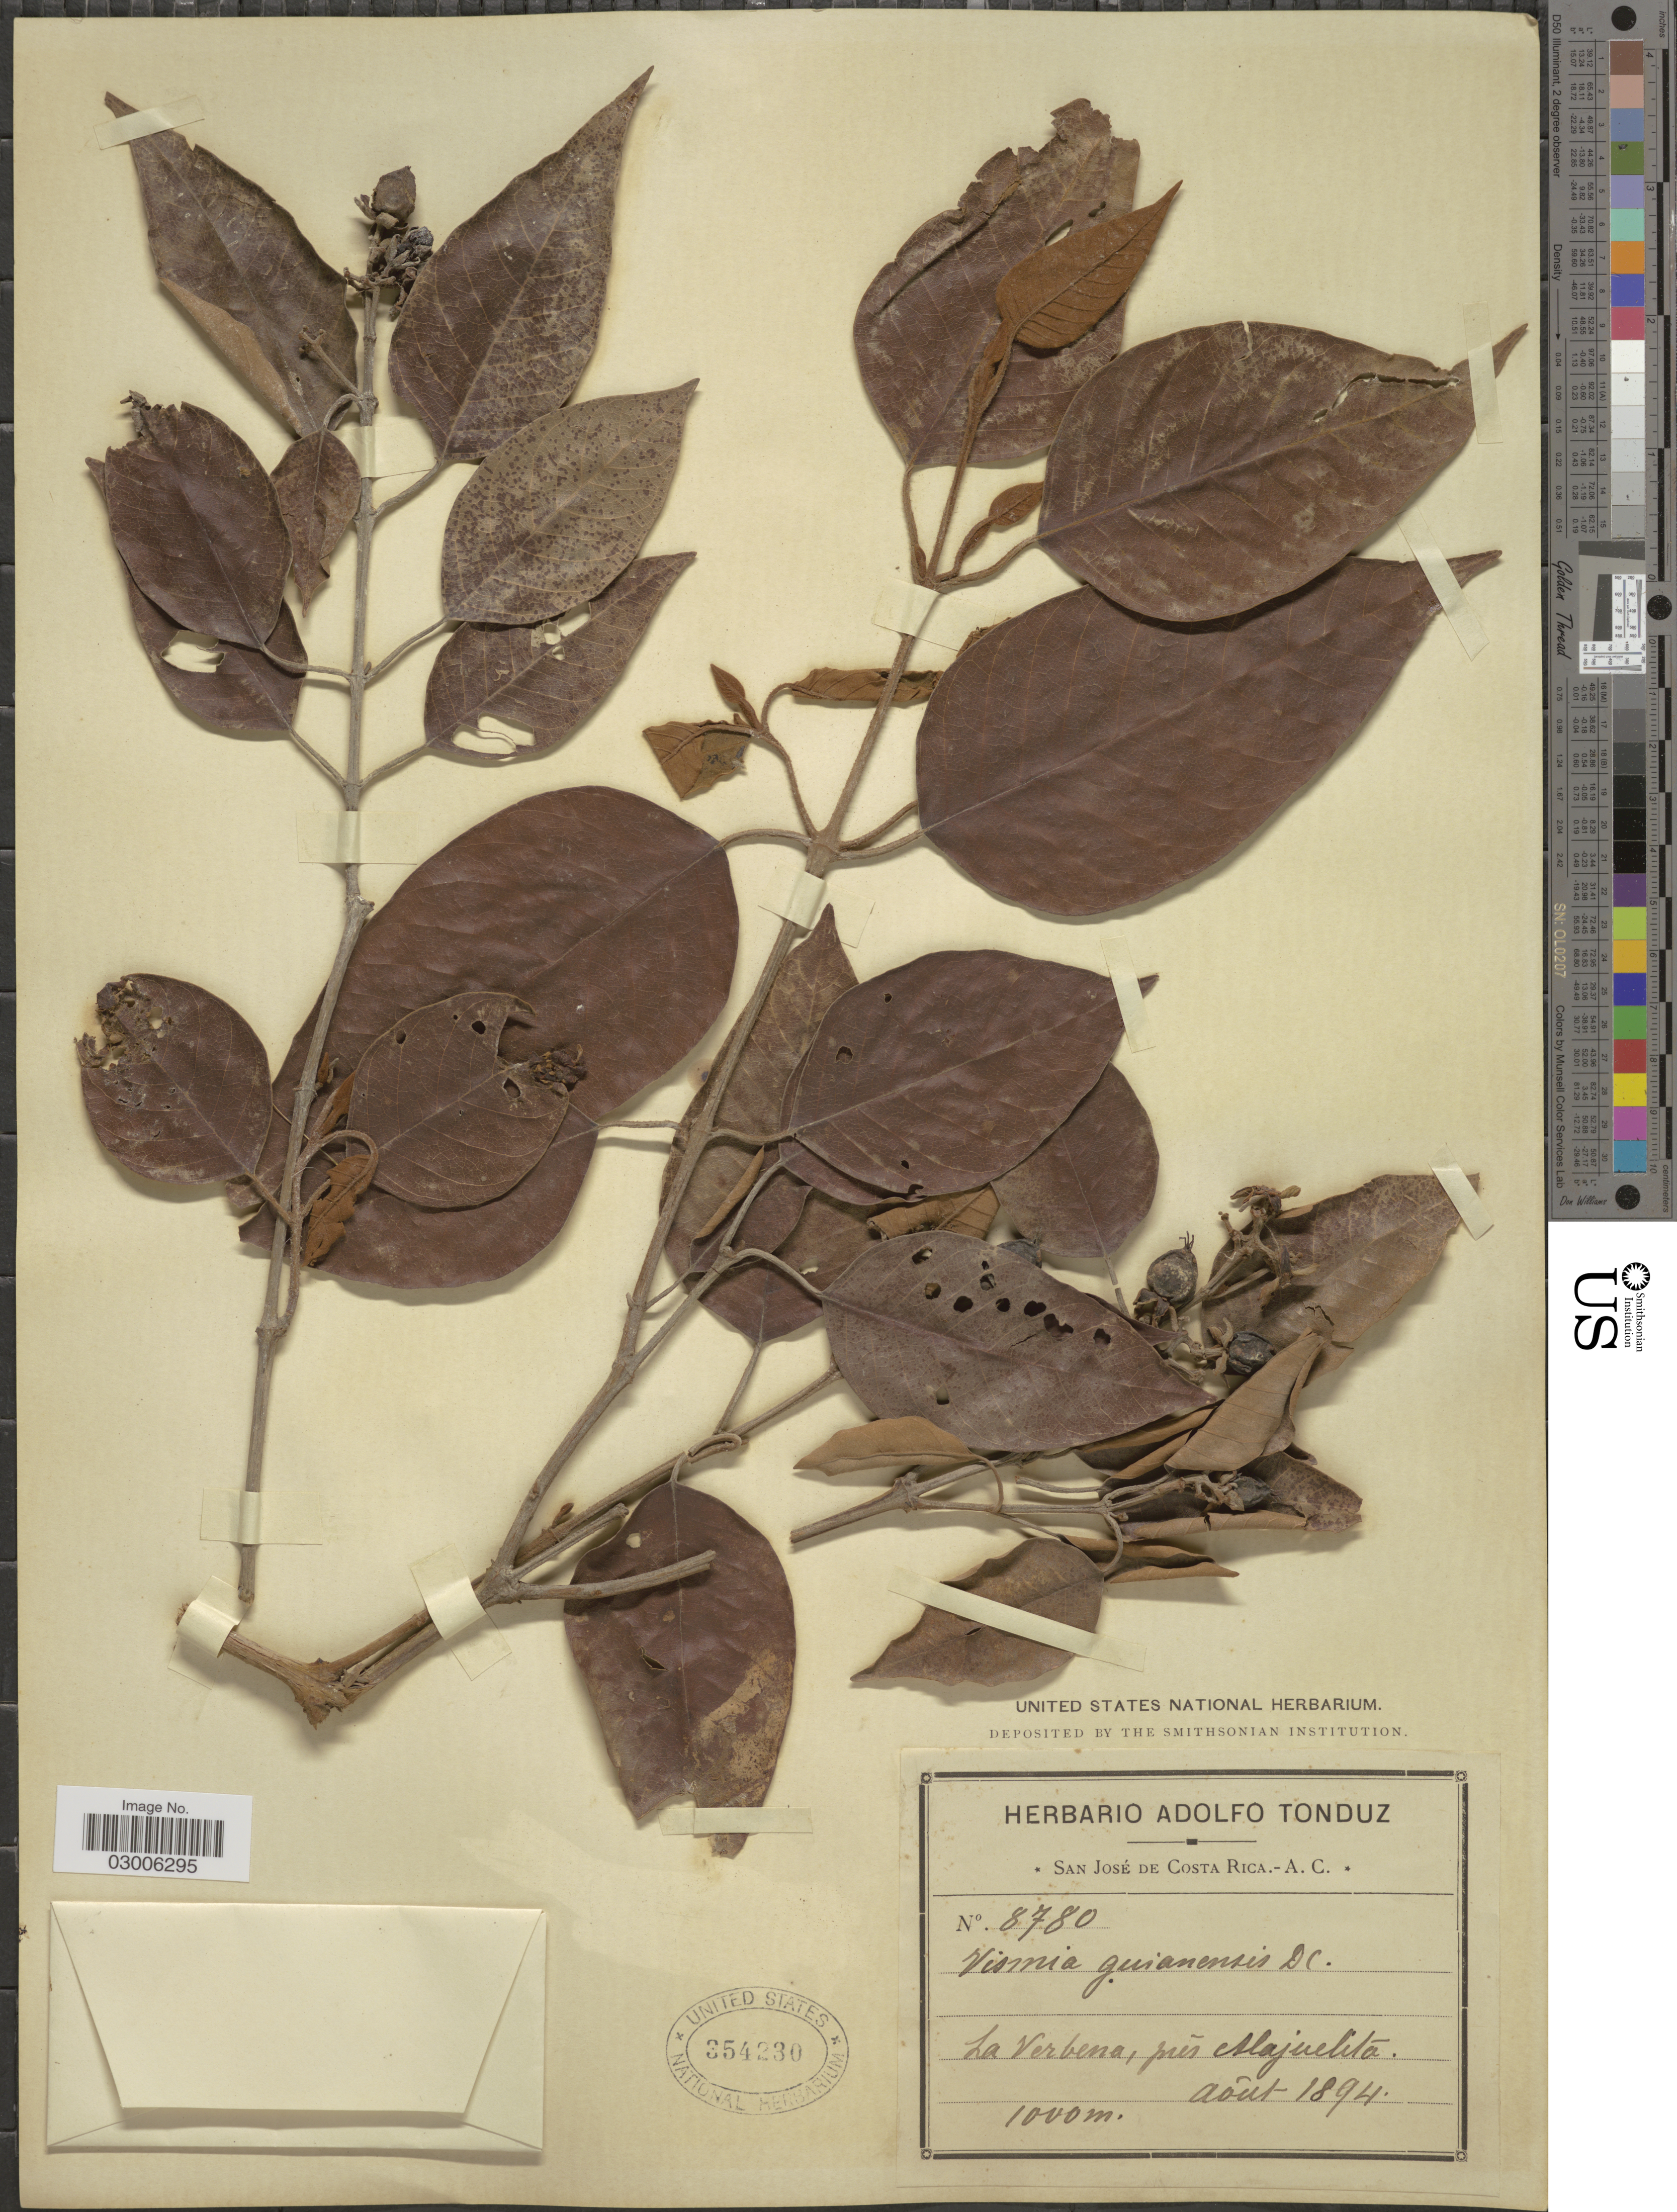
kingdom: Plantae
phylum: Tracheophyta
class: Magnoliopsida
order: Malpighiales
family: Hypericaceae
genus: Vismia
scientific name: Vismia guianensis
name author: (Aubl.) Pers.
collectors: ex Herb. Adolfo Tonduz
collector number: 8780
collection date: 1894-08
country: Costa Rica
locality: La Verbena, prés Alajuelita.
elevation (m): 1000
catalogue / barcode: US 354230